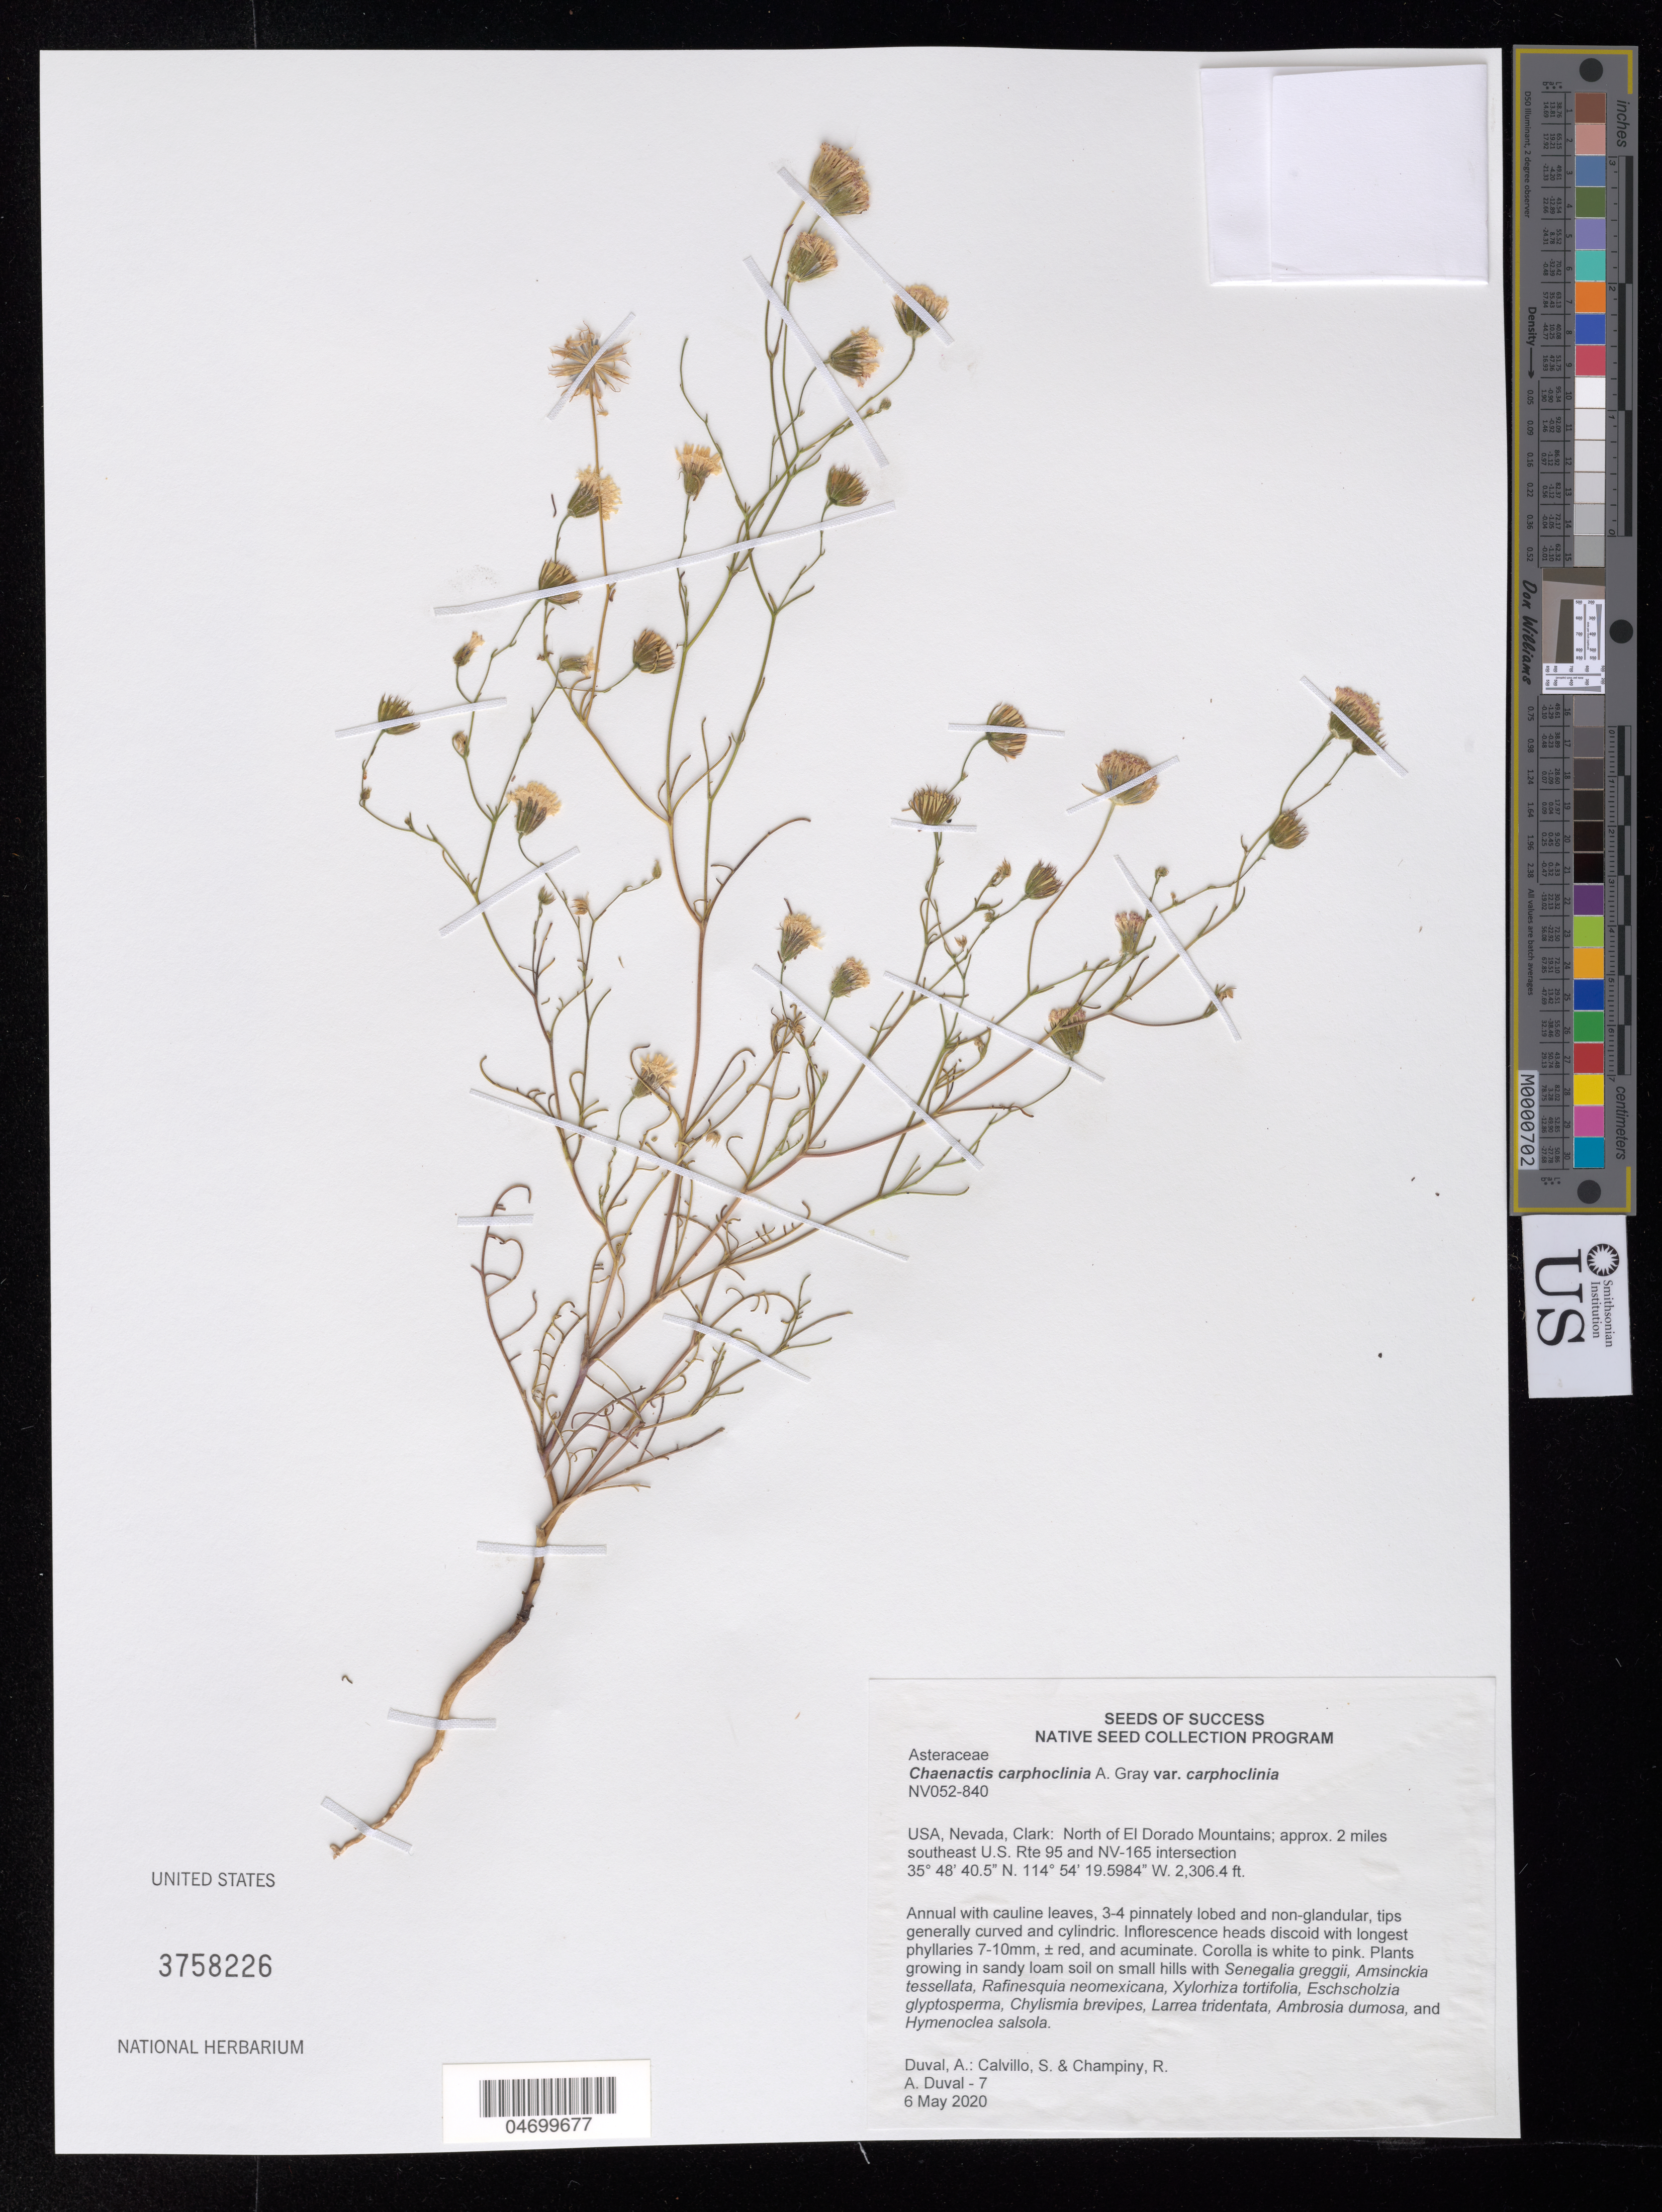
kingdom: Plantae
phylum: Tracheophyta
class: Magnoliopsida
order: Asterales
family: Asteraceae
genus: Chaenactis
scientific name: Chaenactis carphoclinia var. carphoclinia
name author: A. Gray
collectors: A. Duval, S. Calvillo & R. Champiny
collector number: NV052-840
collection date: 2020-05-06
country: United States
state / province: Nevada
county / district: Clark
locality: N of El Dorado Mountains, 2 mi. SE US Rte.95 and NV-165 intersection.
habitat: Sandy loam soil. With Larrea tridentata, Ambrosia dumosa, Hymenoclea salsola, etc.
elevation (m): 703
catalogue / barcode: US 3758226